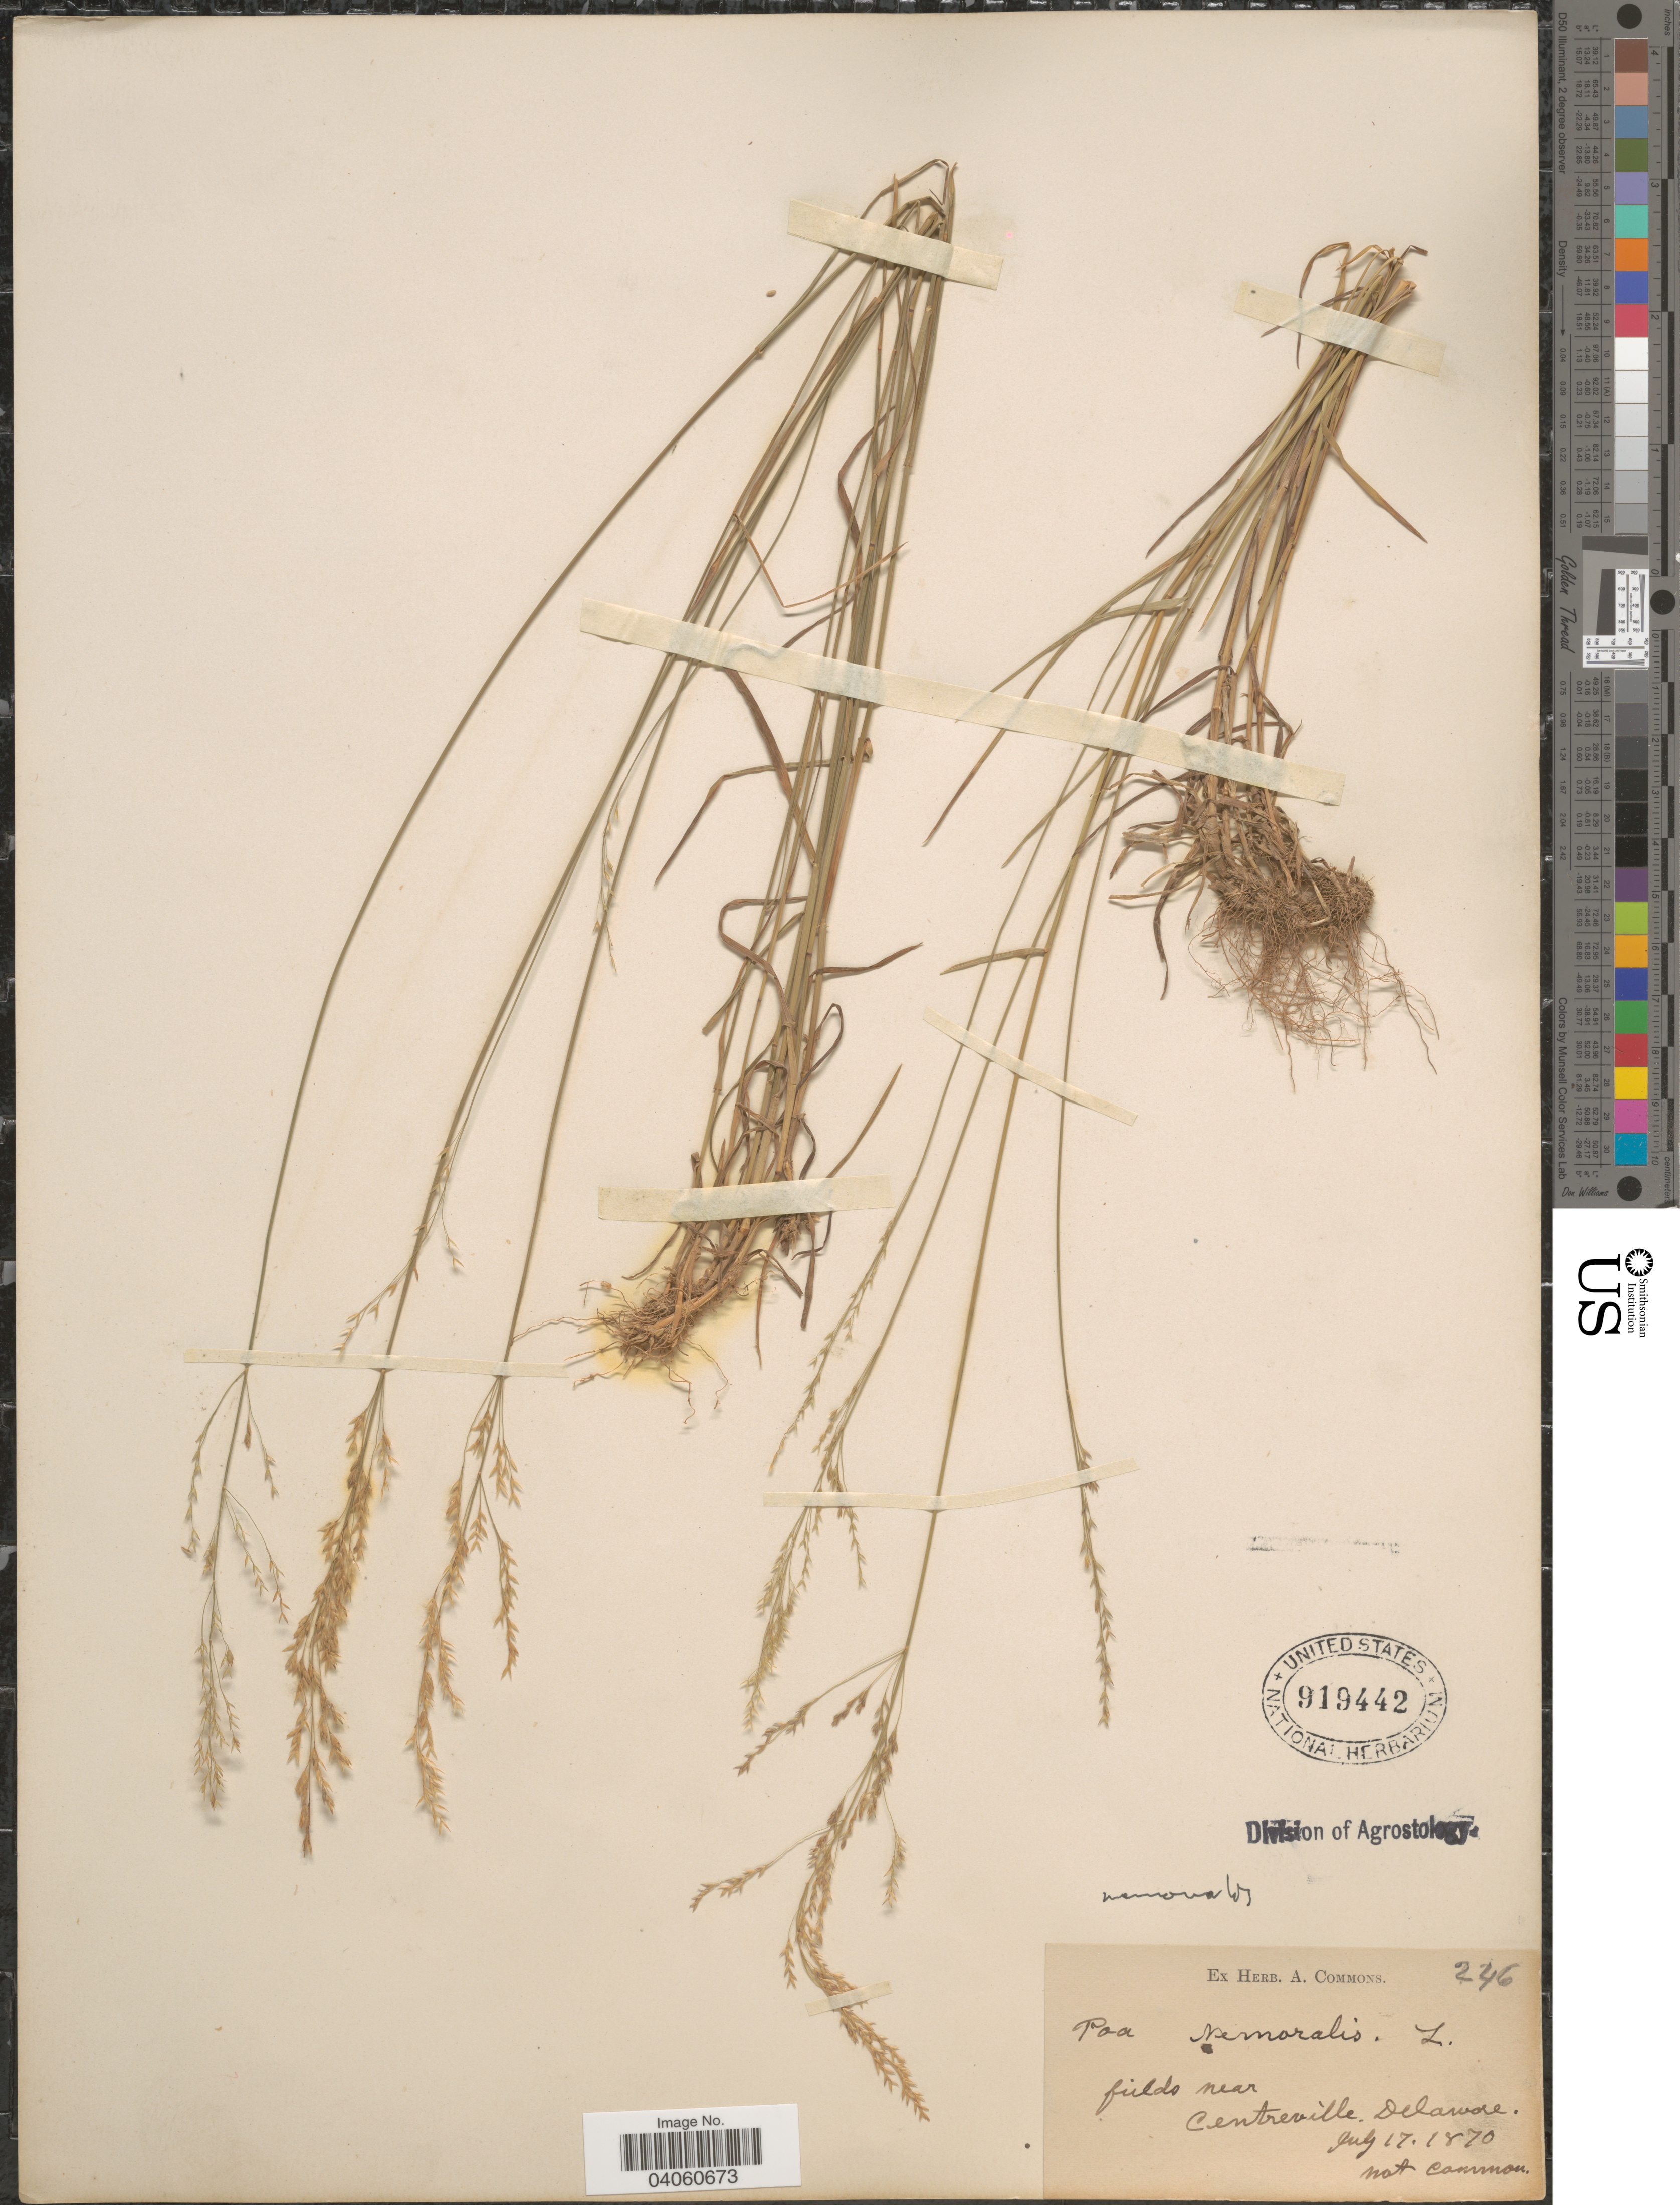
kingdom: Plantae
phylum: Tracheophyta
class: Liliopsida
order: Poales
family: Poaceae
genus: Poa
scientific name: Poa nemoralis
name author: L.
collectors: ex herb. A. Commons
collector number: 246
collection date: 1870-07-17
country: United States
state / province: Delaware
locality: Fields near Centreville.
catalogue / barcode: US 919442